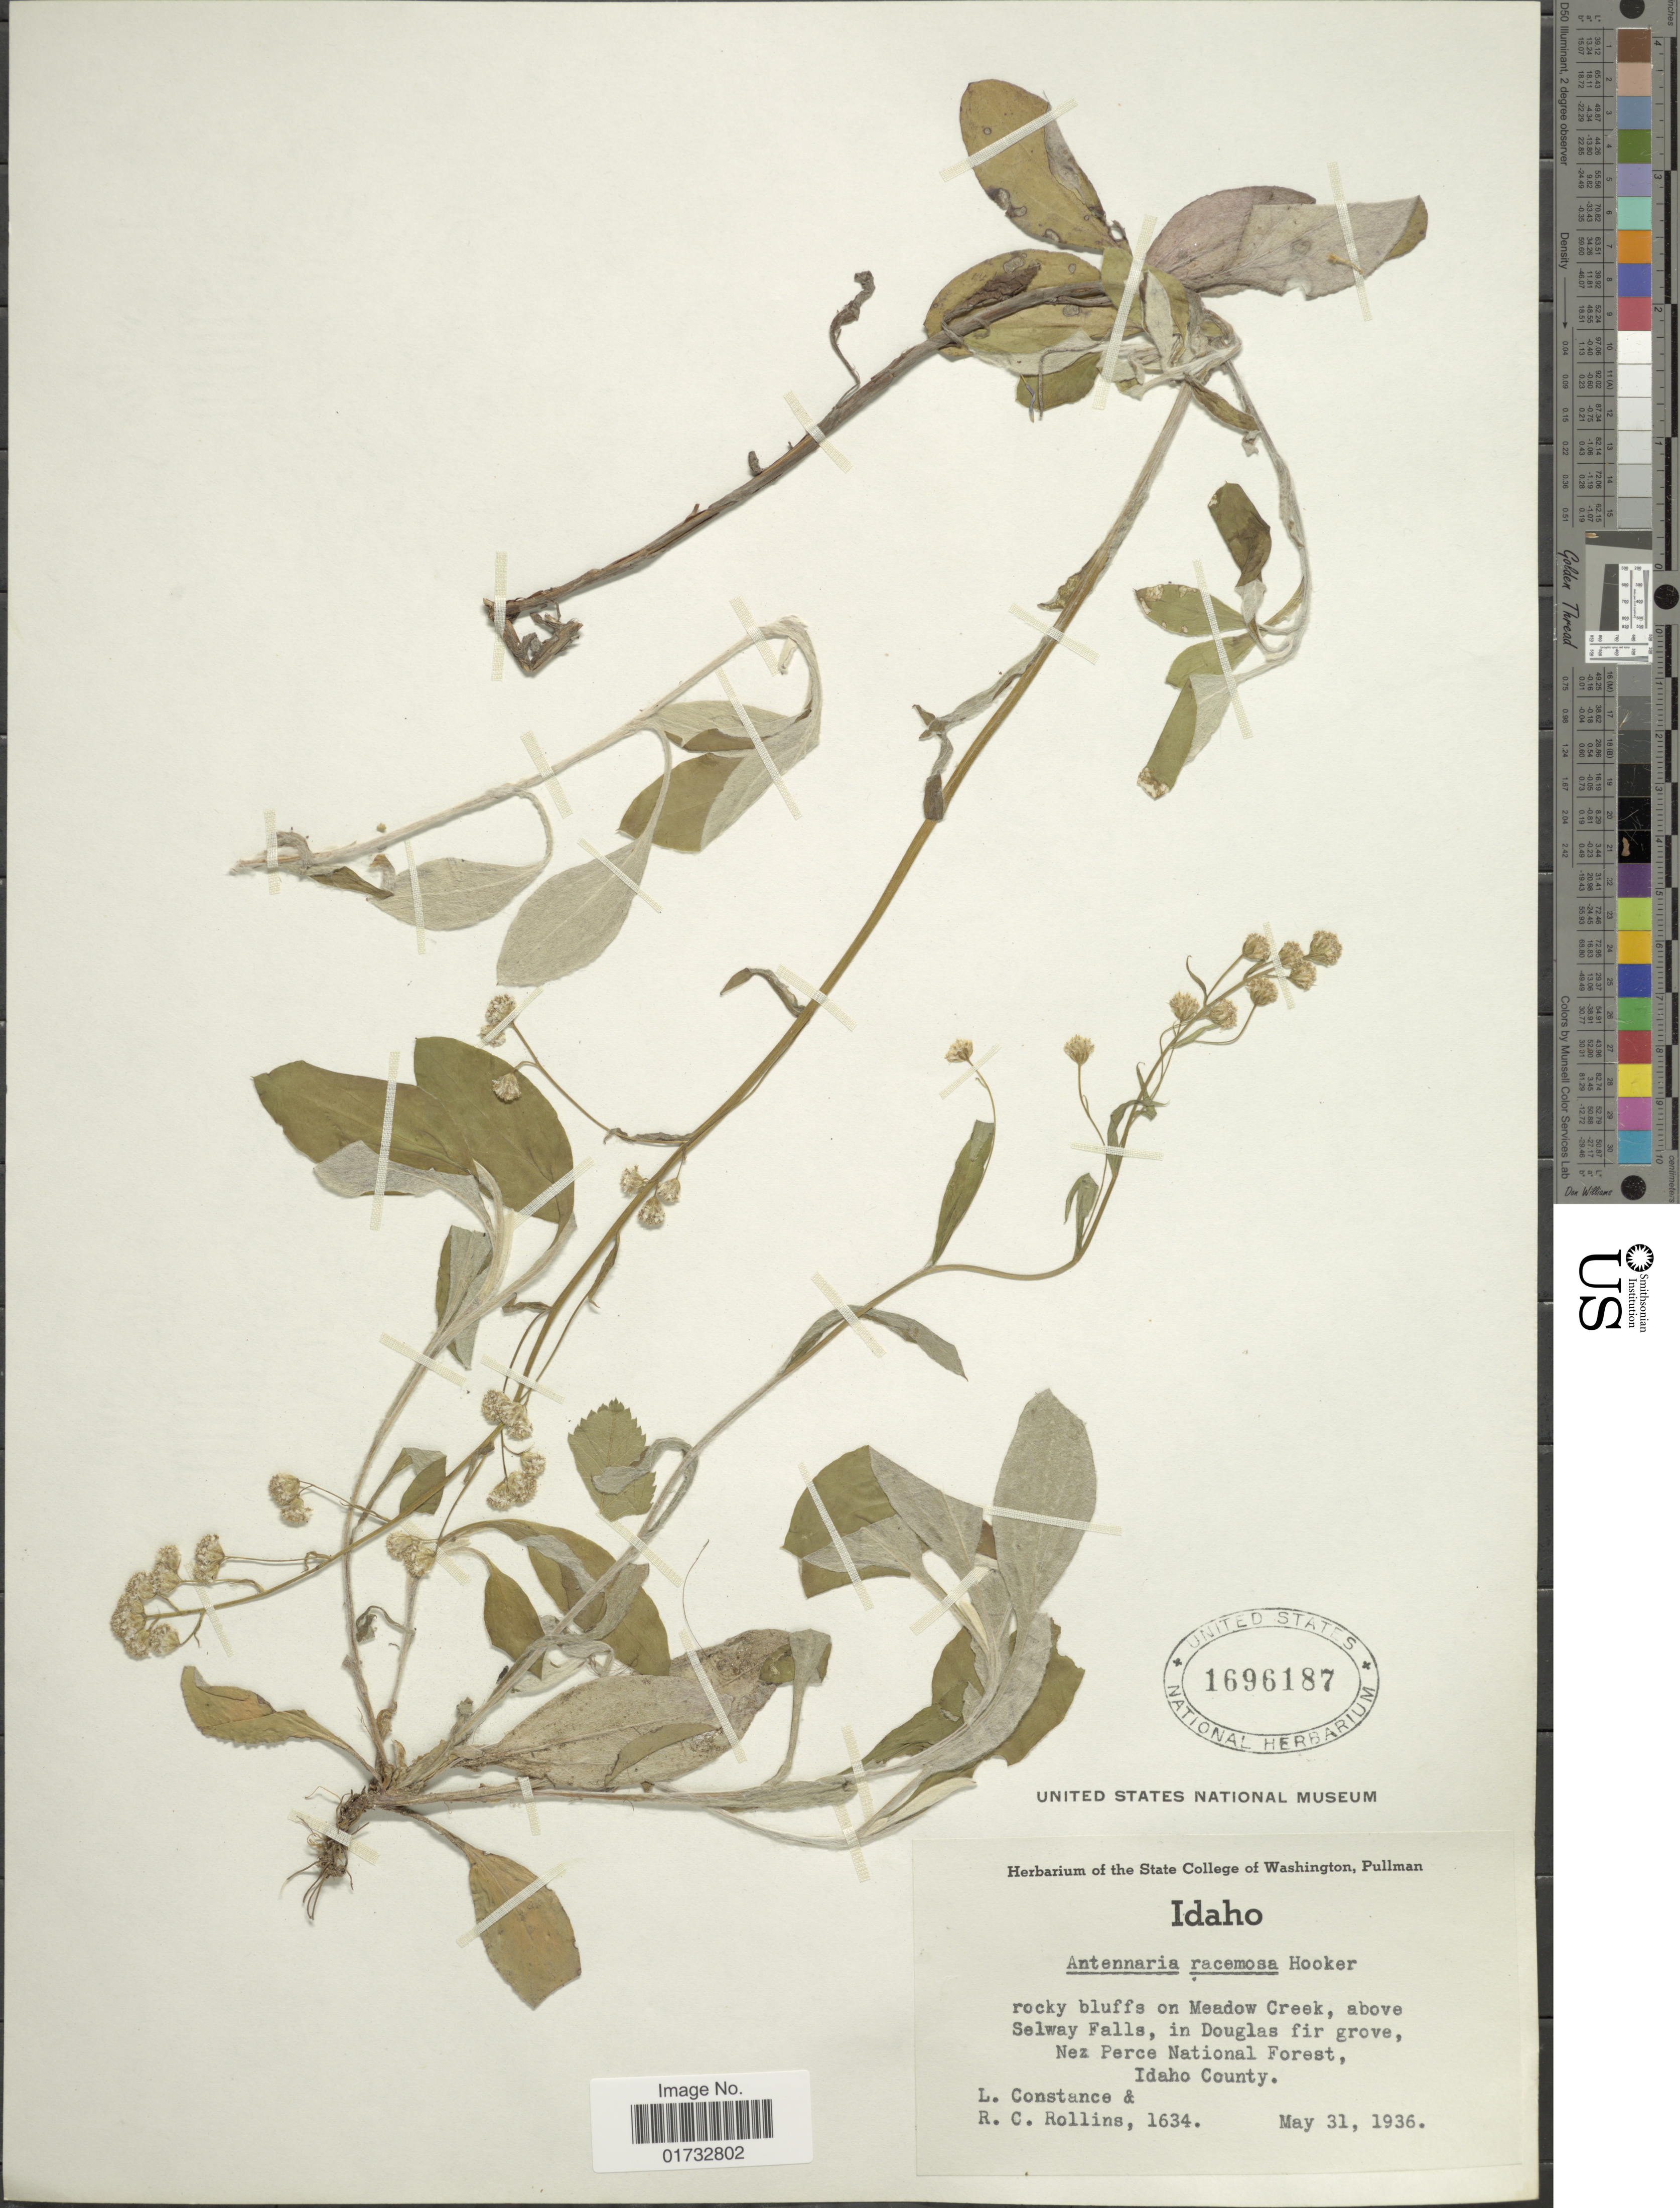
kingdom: Plantae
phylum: Tracheophyta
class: Magnoliopsida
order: Asterales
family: Asteraceae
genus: Antennaria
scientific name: Antennaria racemosa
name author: Hook.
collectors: L. Constance & R. C. Rollins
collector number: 1634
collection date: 1936-05-31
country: United States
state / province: Idaho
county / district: Idaho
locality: Above Selway Falls, in Douglas fir grove, Nez Perce National Forest.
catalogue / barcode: US 1696187